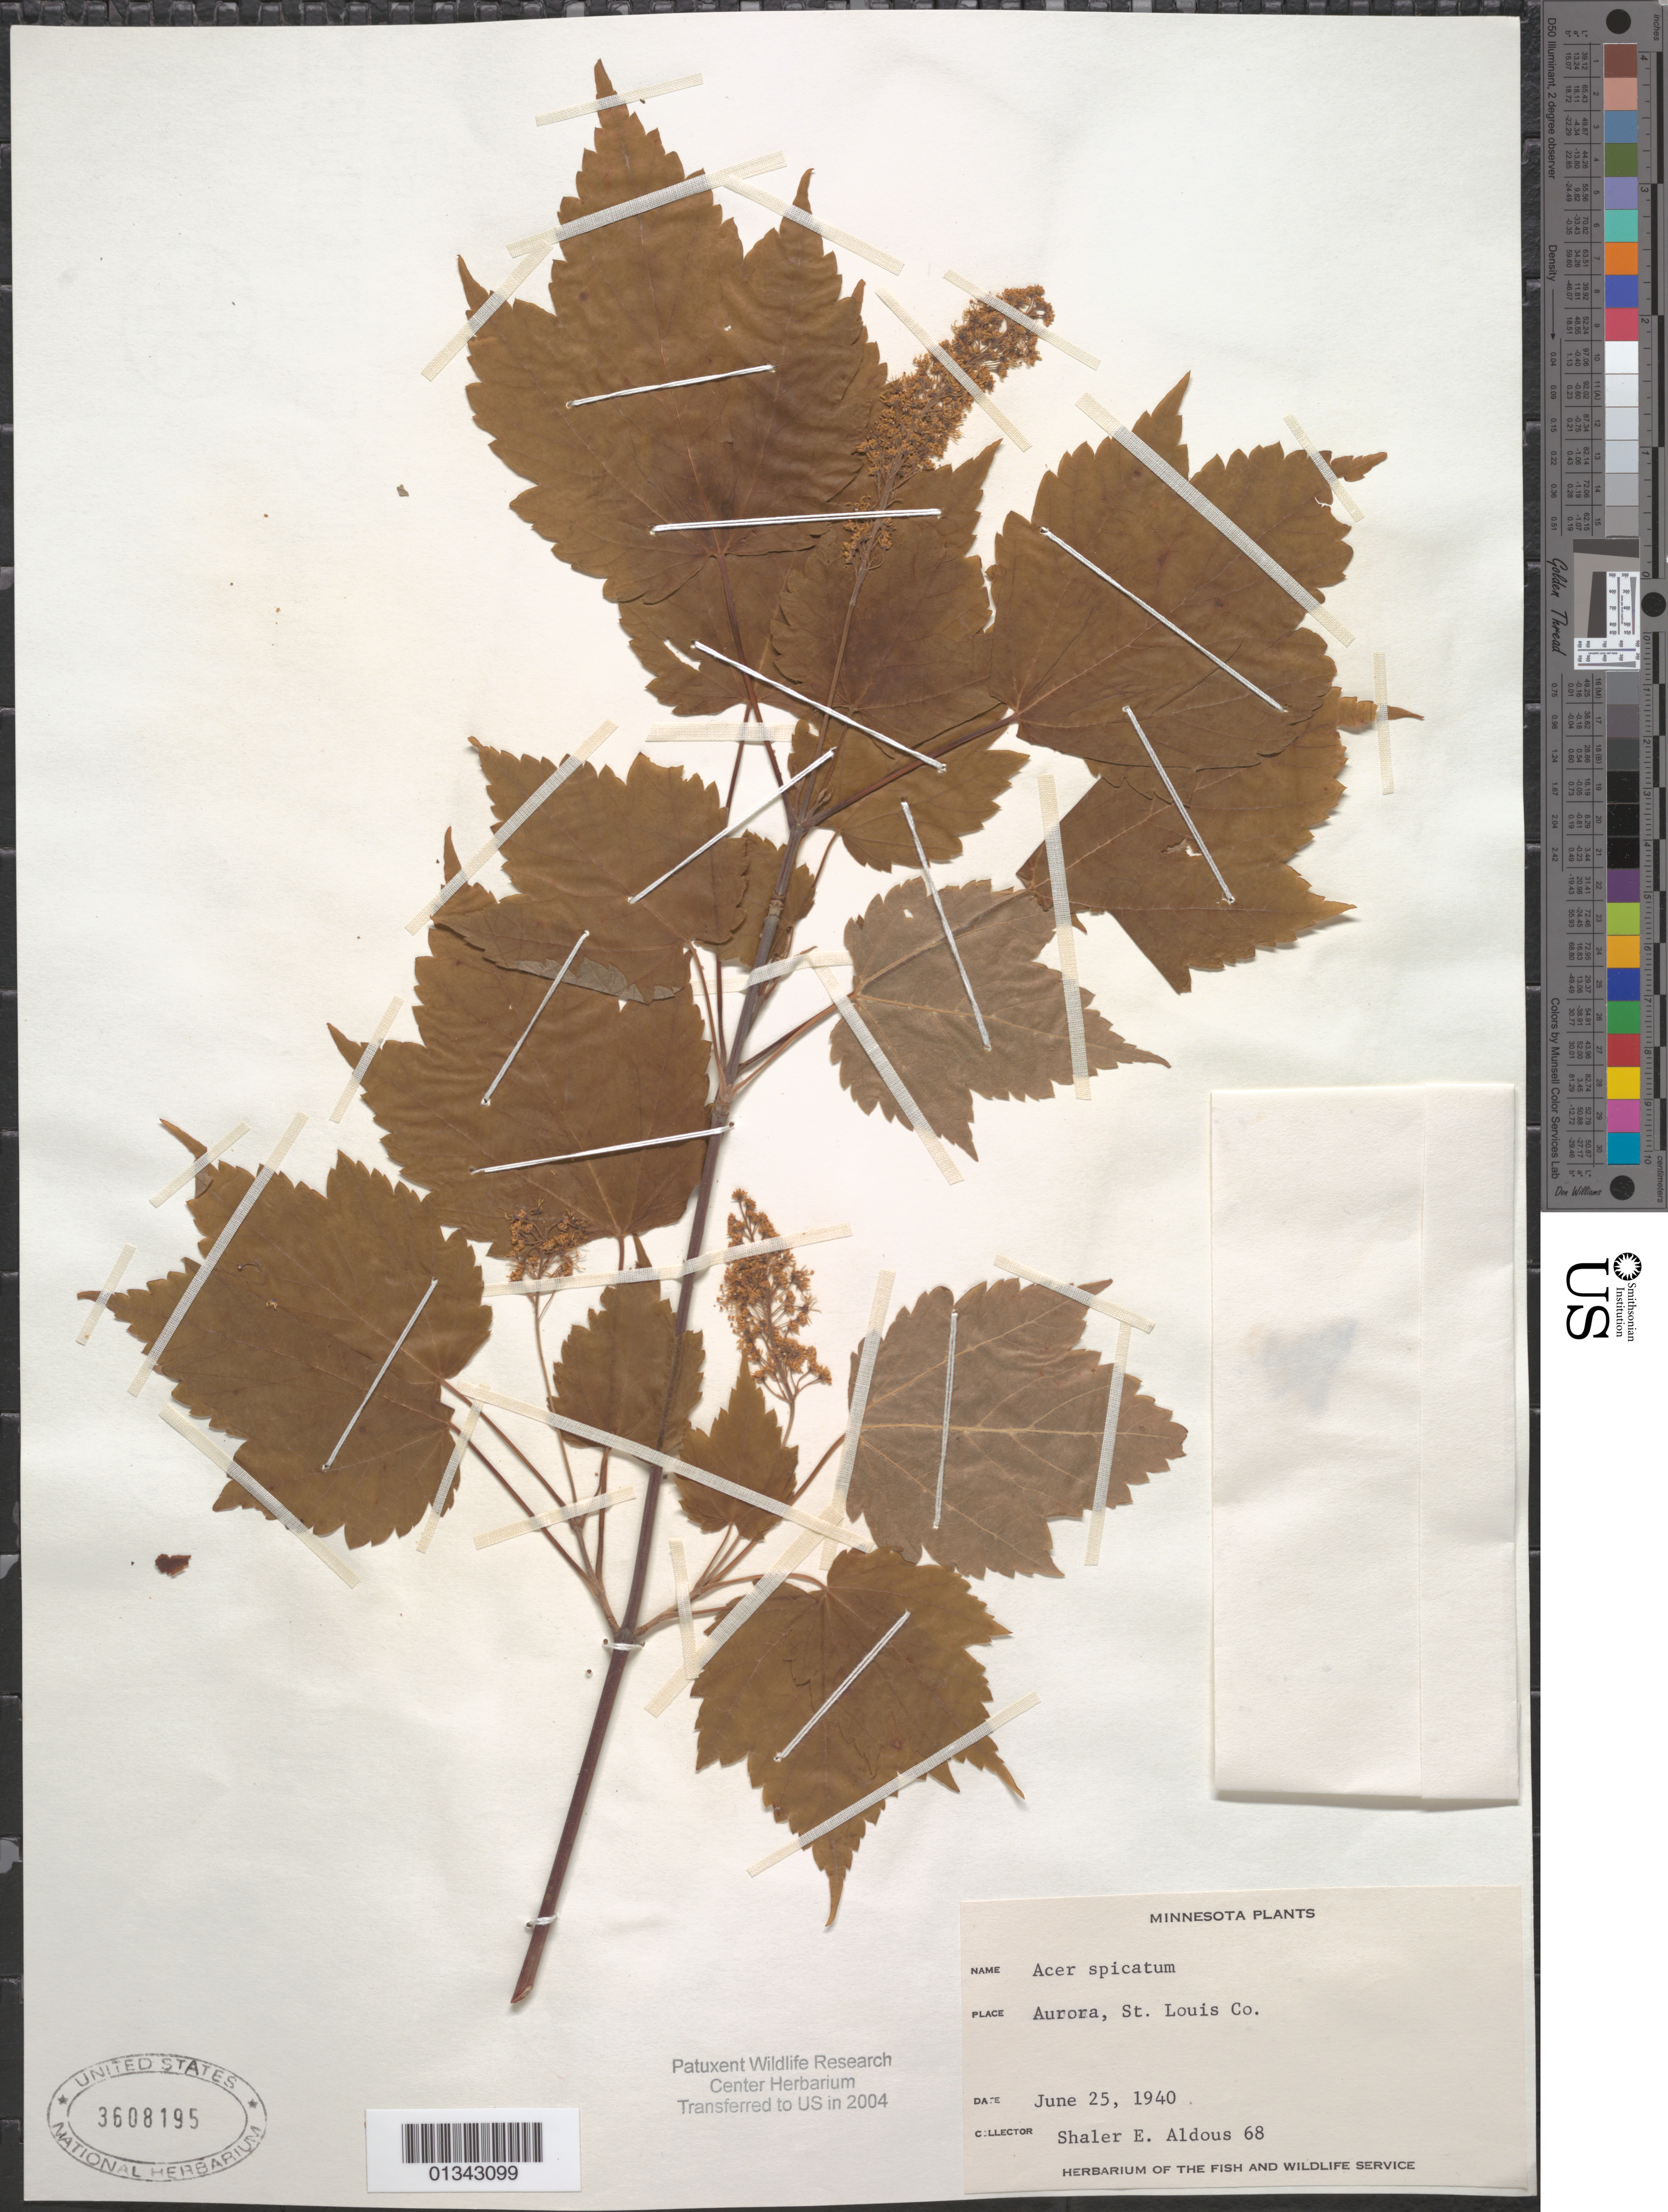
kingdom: Plantae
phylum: Tracheophyta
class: Magnoliopsida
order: Sapindales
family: Sapindaceae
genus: Acer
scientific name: Acer spicatum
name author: Lam.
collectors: S. Aldous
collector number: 68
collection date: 1940-06-25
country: United States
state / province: Minnesota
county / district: St. Louis County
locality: St. Louis County, Aurora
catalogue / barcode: US 3608195